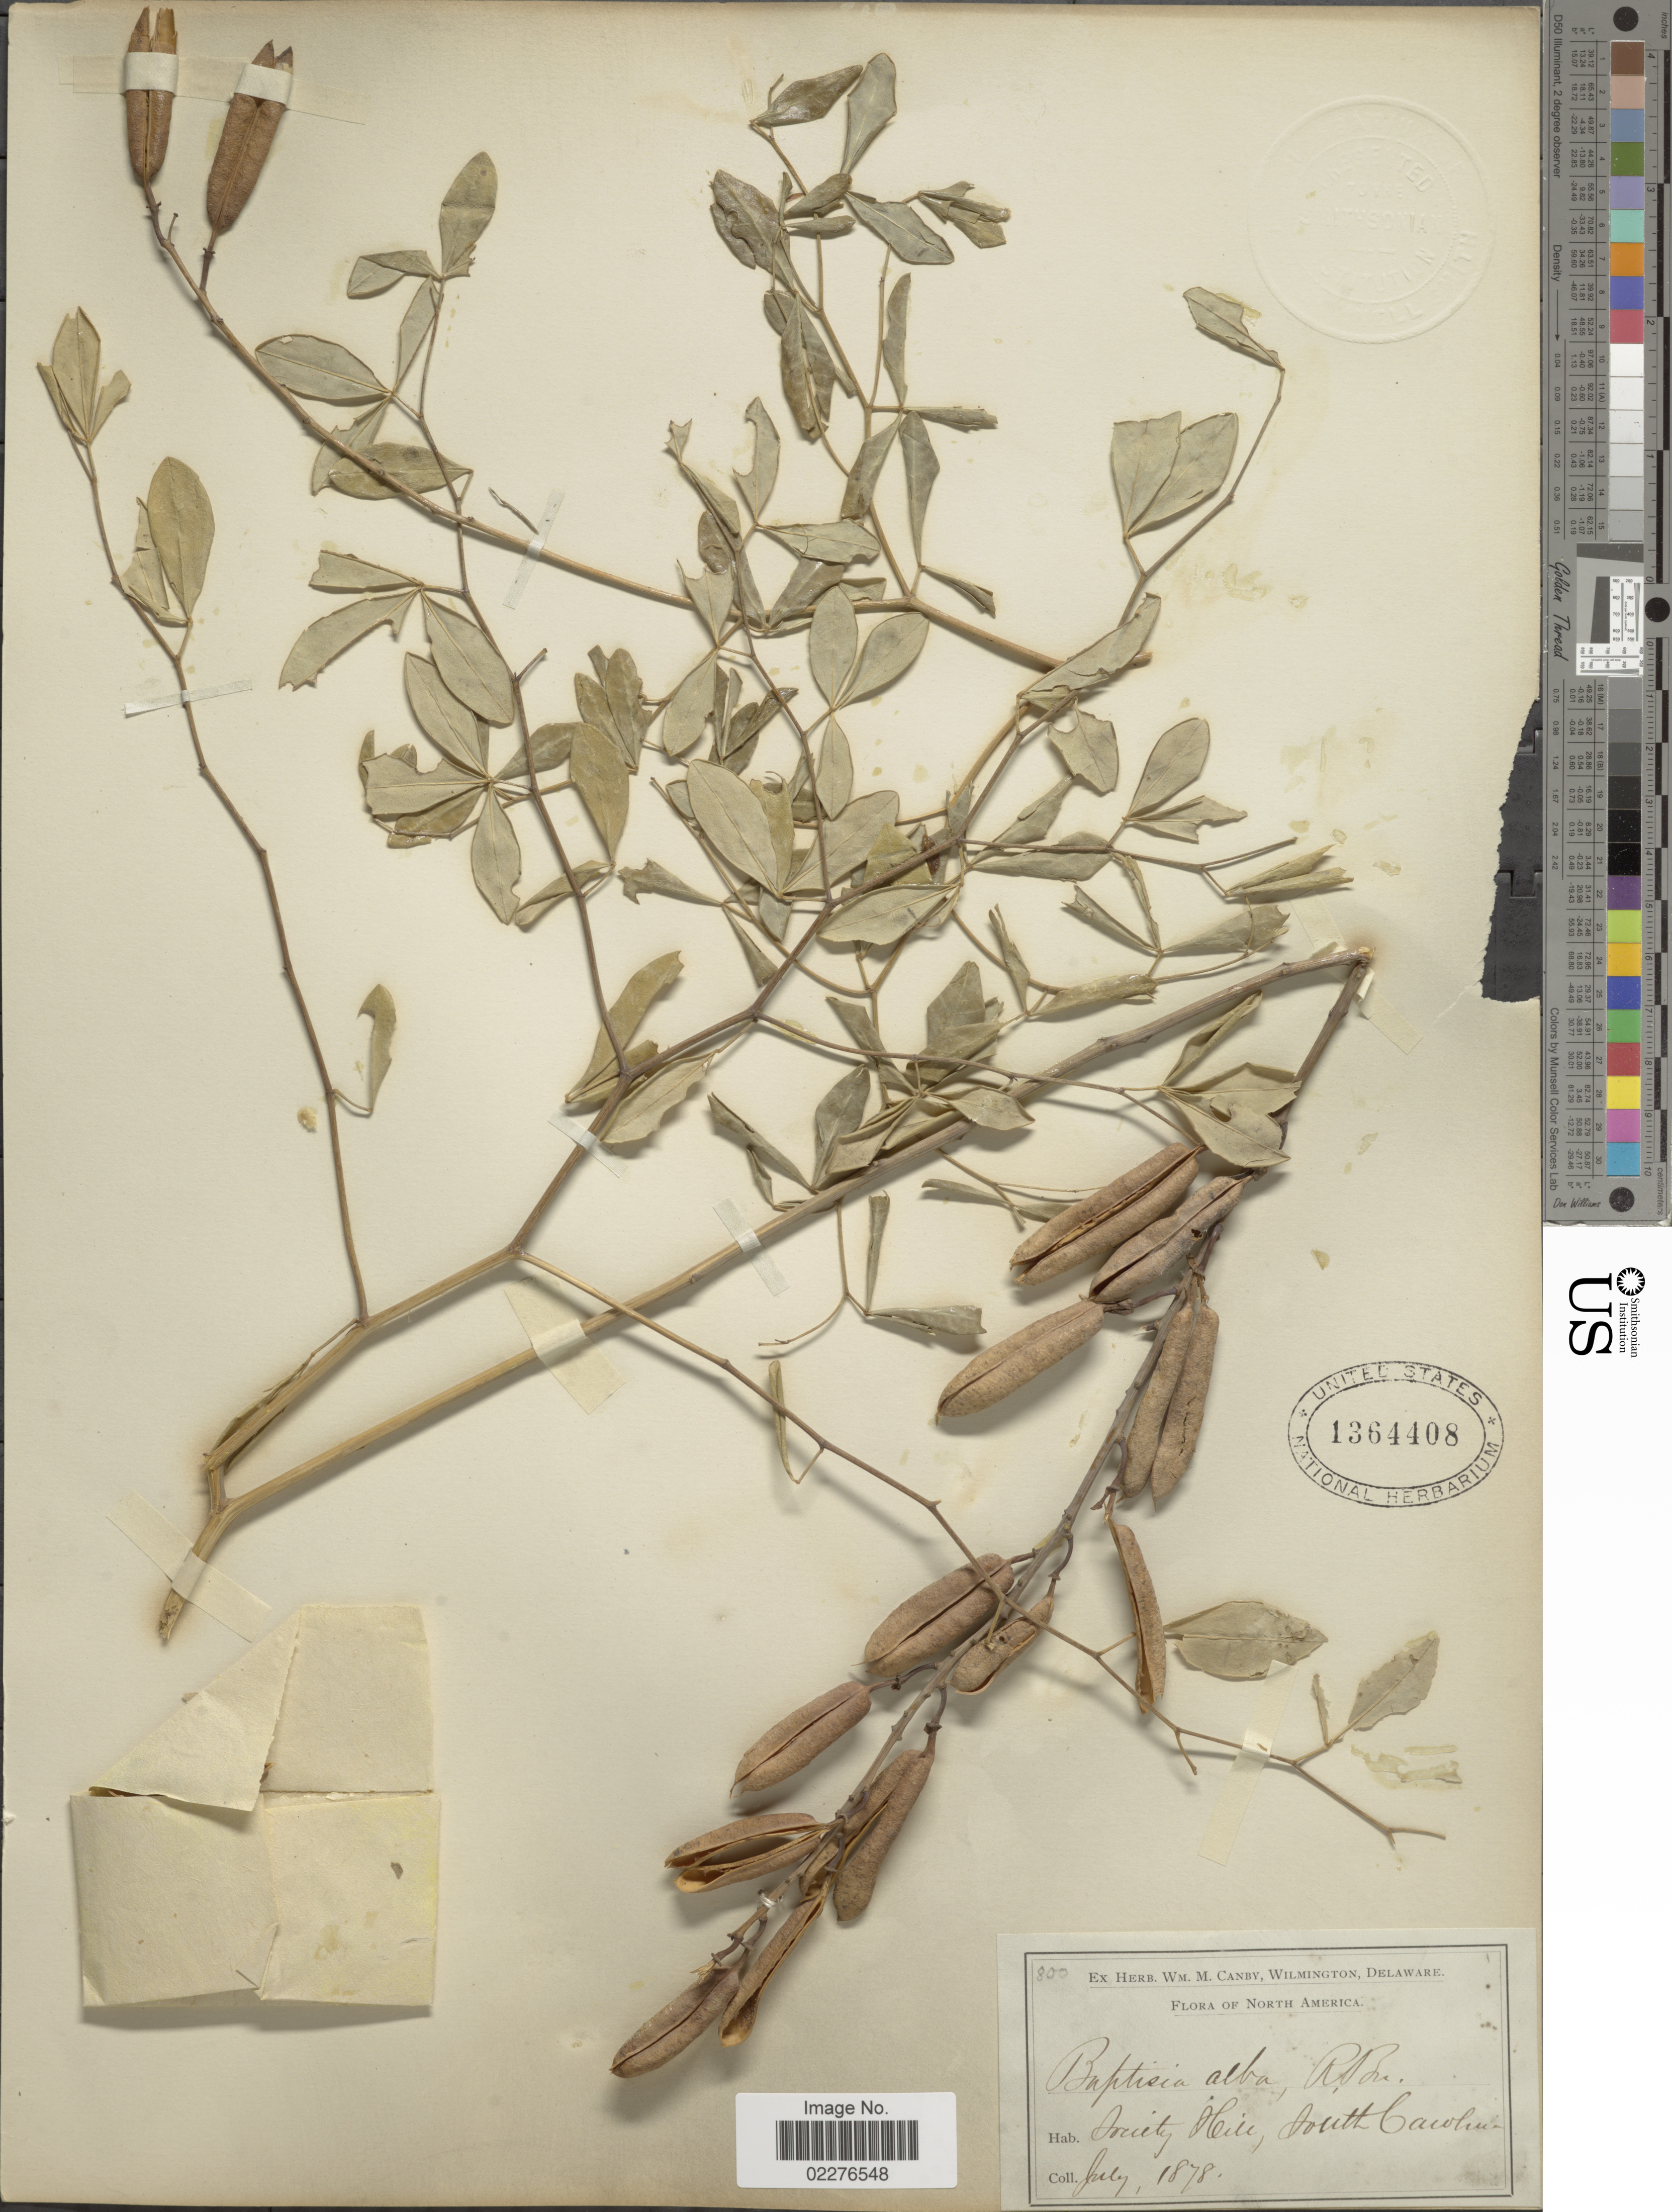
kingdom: Plantae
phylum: Tracheophyta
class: Magnoliopsida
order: Fabales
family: Fabaceae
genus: Baptisia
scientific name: Baptisia alba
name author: (L.) Vent.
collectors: ex herb. W.M. Canby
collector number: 800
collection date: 1878-07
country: United States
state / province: South Carolina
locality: Society Hill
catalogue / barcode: US 1364408